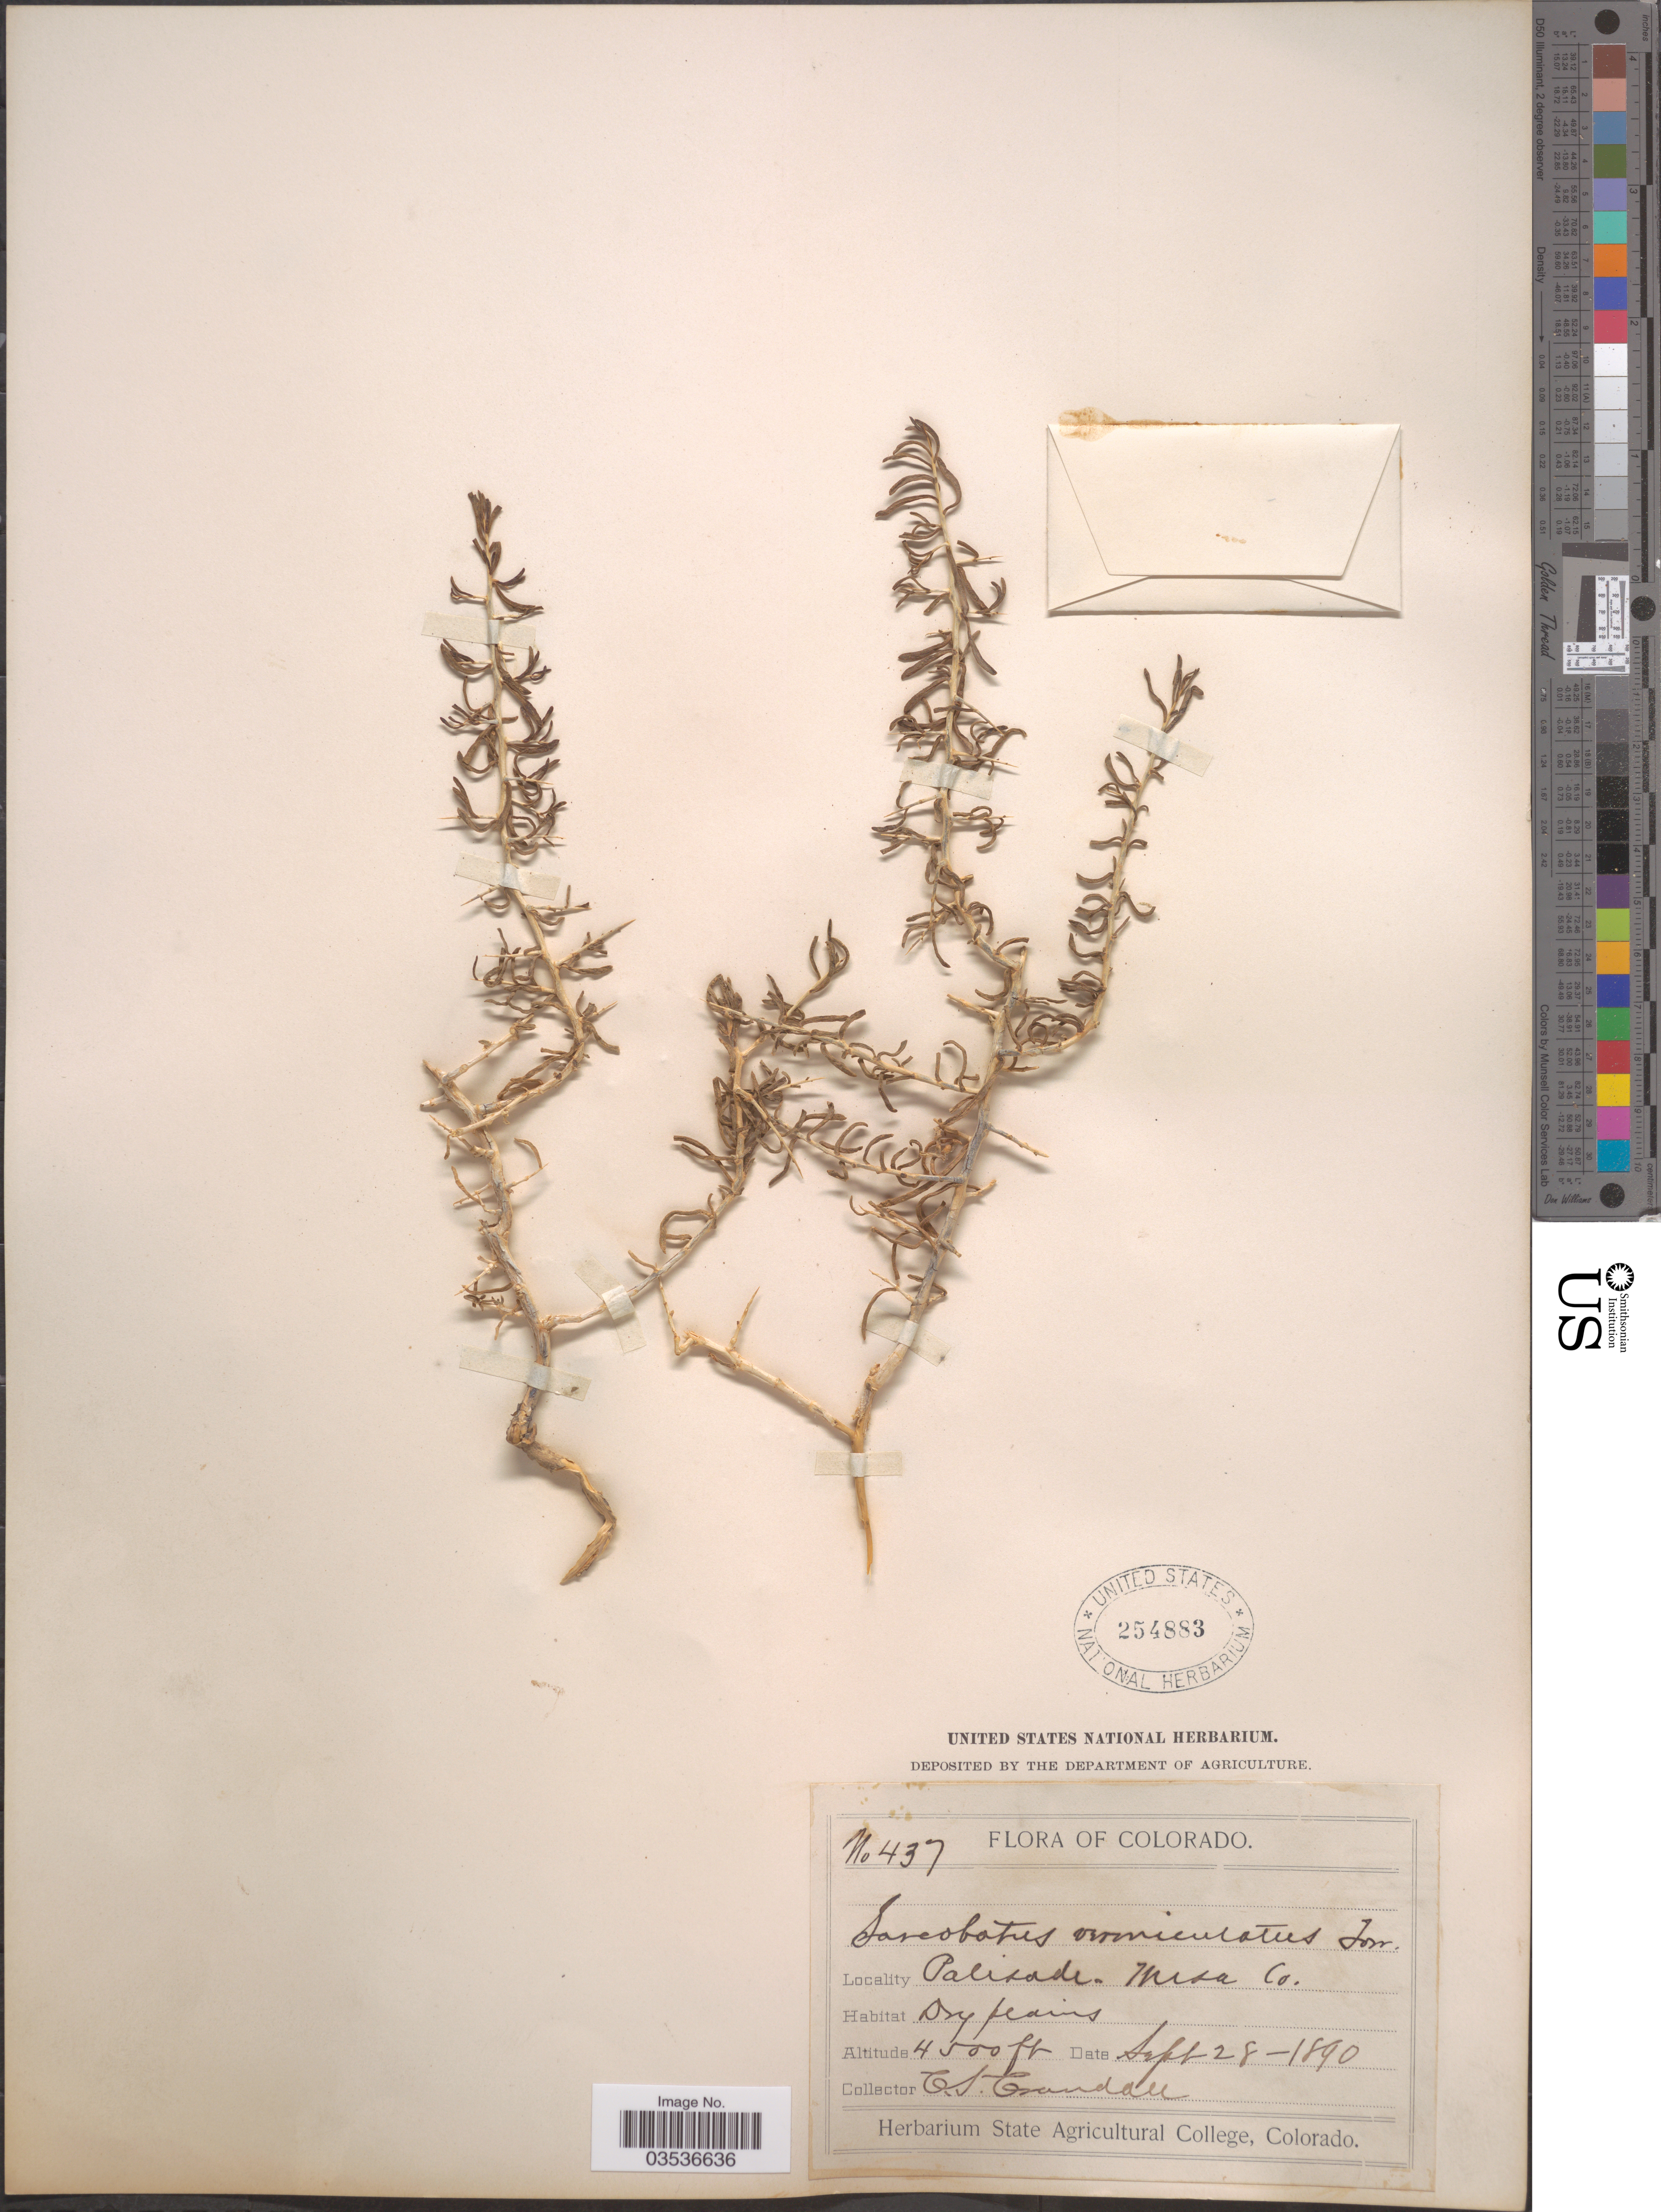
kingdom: Plantae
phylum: Tracheophyta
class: Magnoliopsida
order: Caryophyllales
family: Sarcobataceae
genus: Sarcobatus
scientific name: Sarcobatus vermiculatus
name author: (Hook.) Torr.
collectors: C. Crandall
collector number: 437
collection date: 1890-09-28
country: United States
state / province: Colorado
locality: Palisade, Mesa Co.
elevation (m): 1372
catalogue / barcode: US 254883